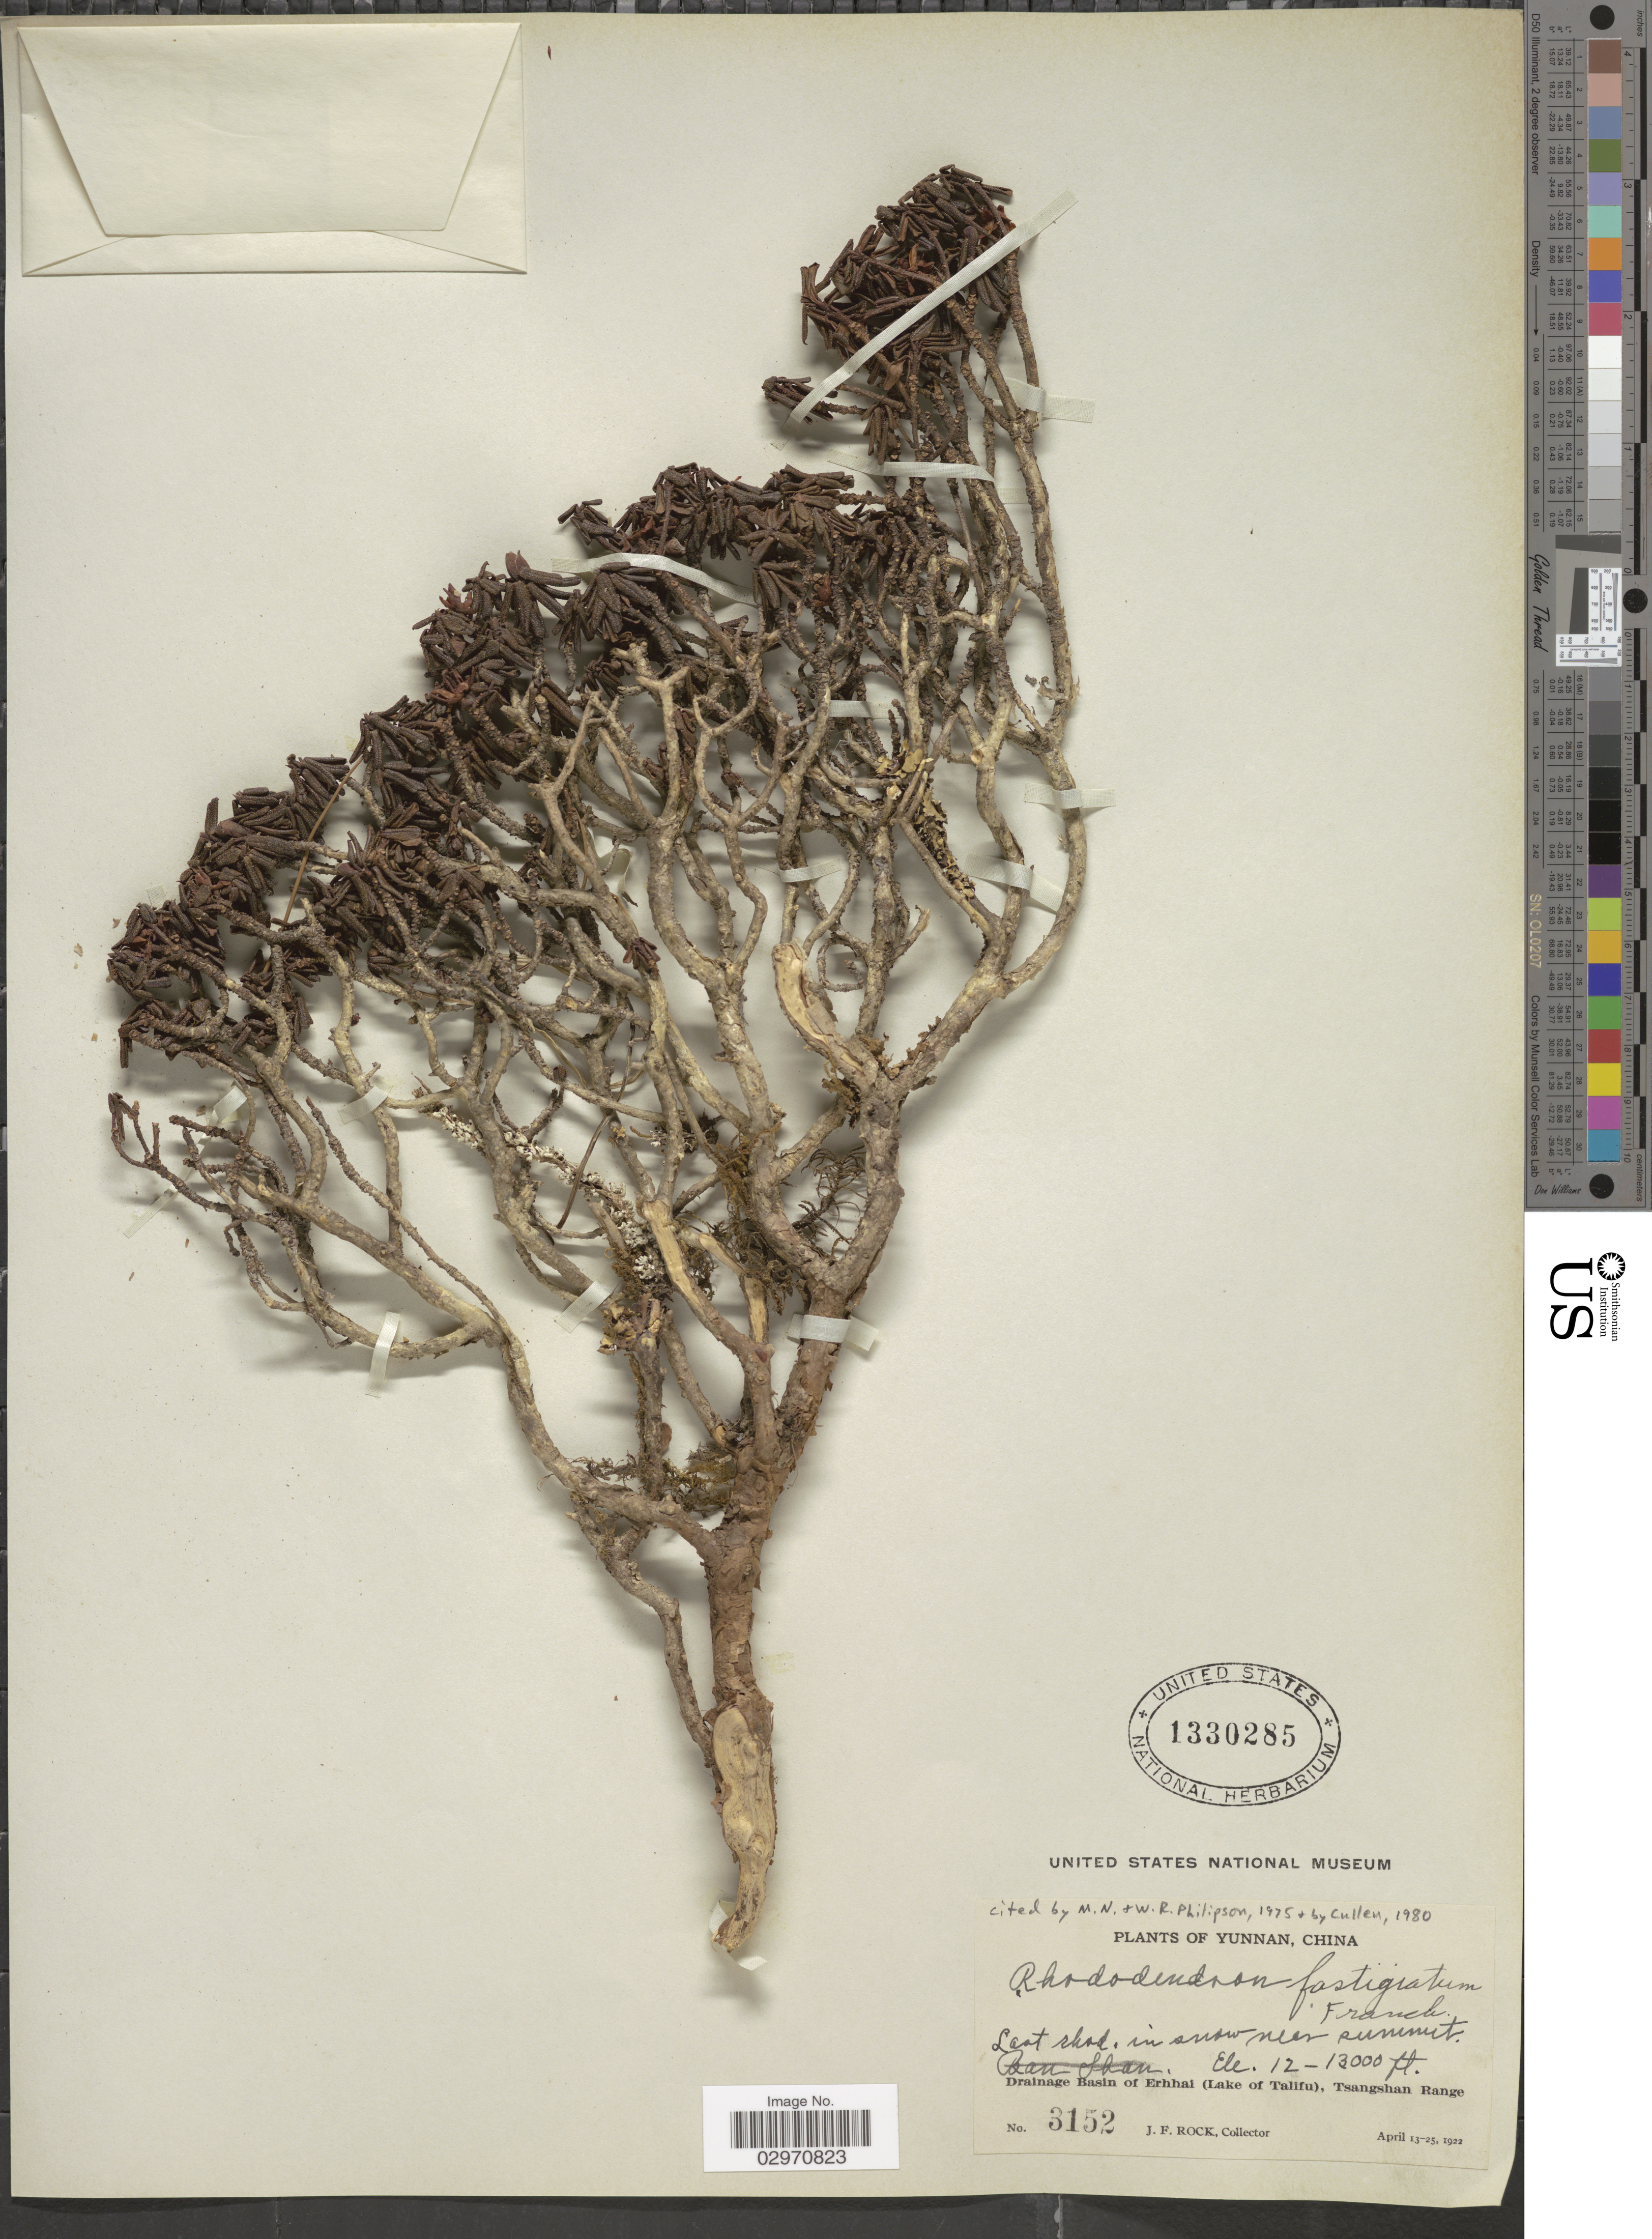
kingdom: Plantae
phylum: Tracheophyta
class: Magnoliopsida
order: Ericales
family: Ericaceae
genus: Rhododendron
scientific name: Rhododendron fastigiatum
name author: Franch.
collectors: J. Rock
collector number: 3152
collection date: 1922-04-13/1922-04-25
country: China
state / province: Yunnan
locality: Near summit. Drainage Basin of Erhhai (Lake of Talifu), Tsangshan Range.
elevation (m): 3658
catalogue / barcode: US 1330285